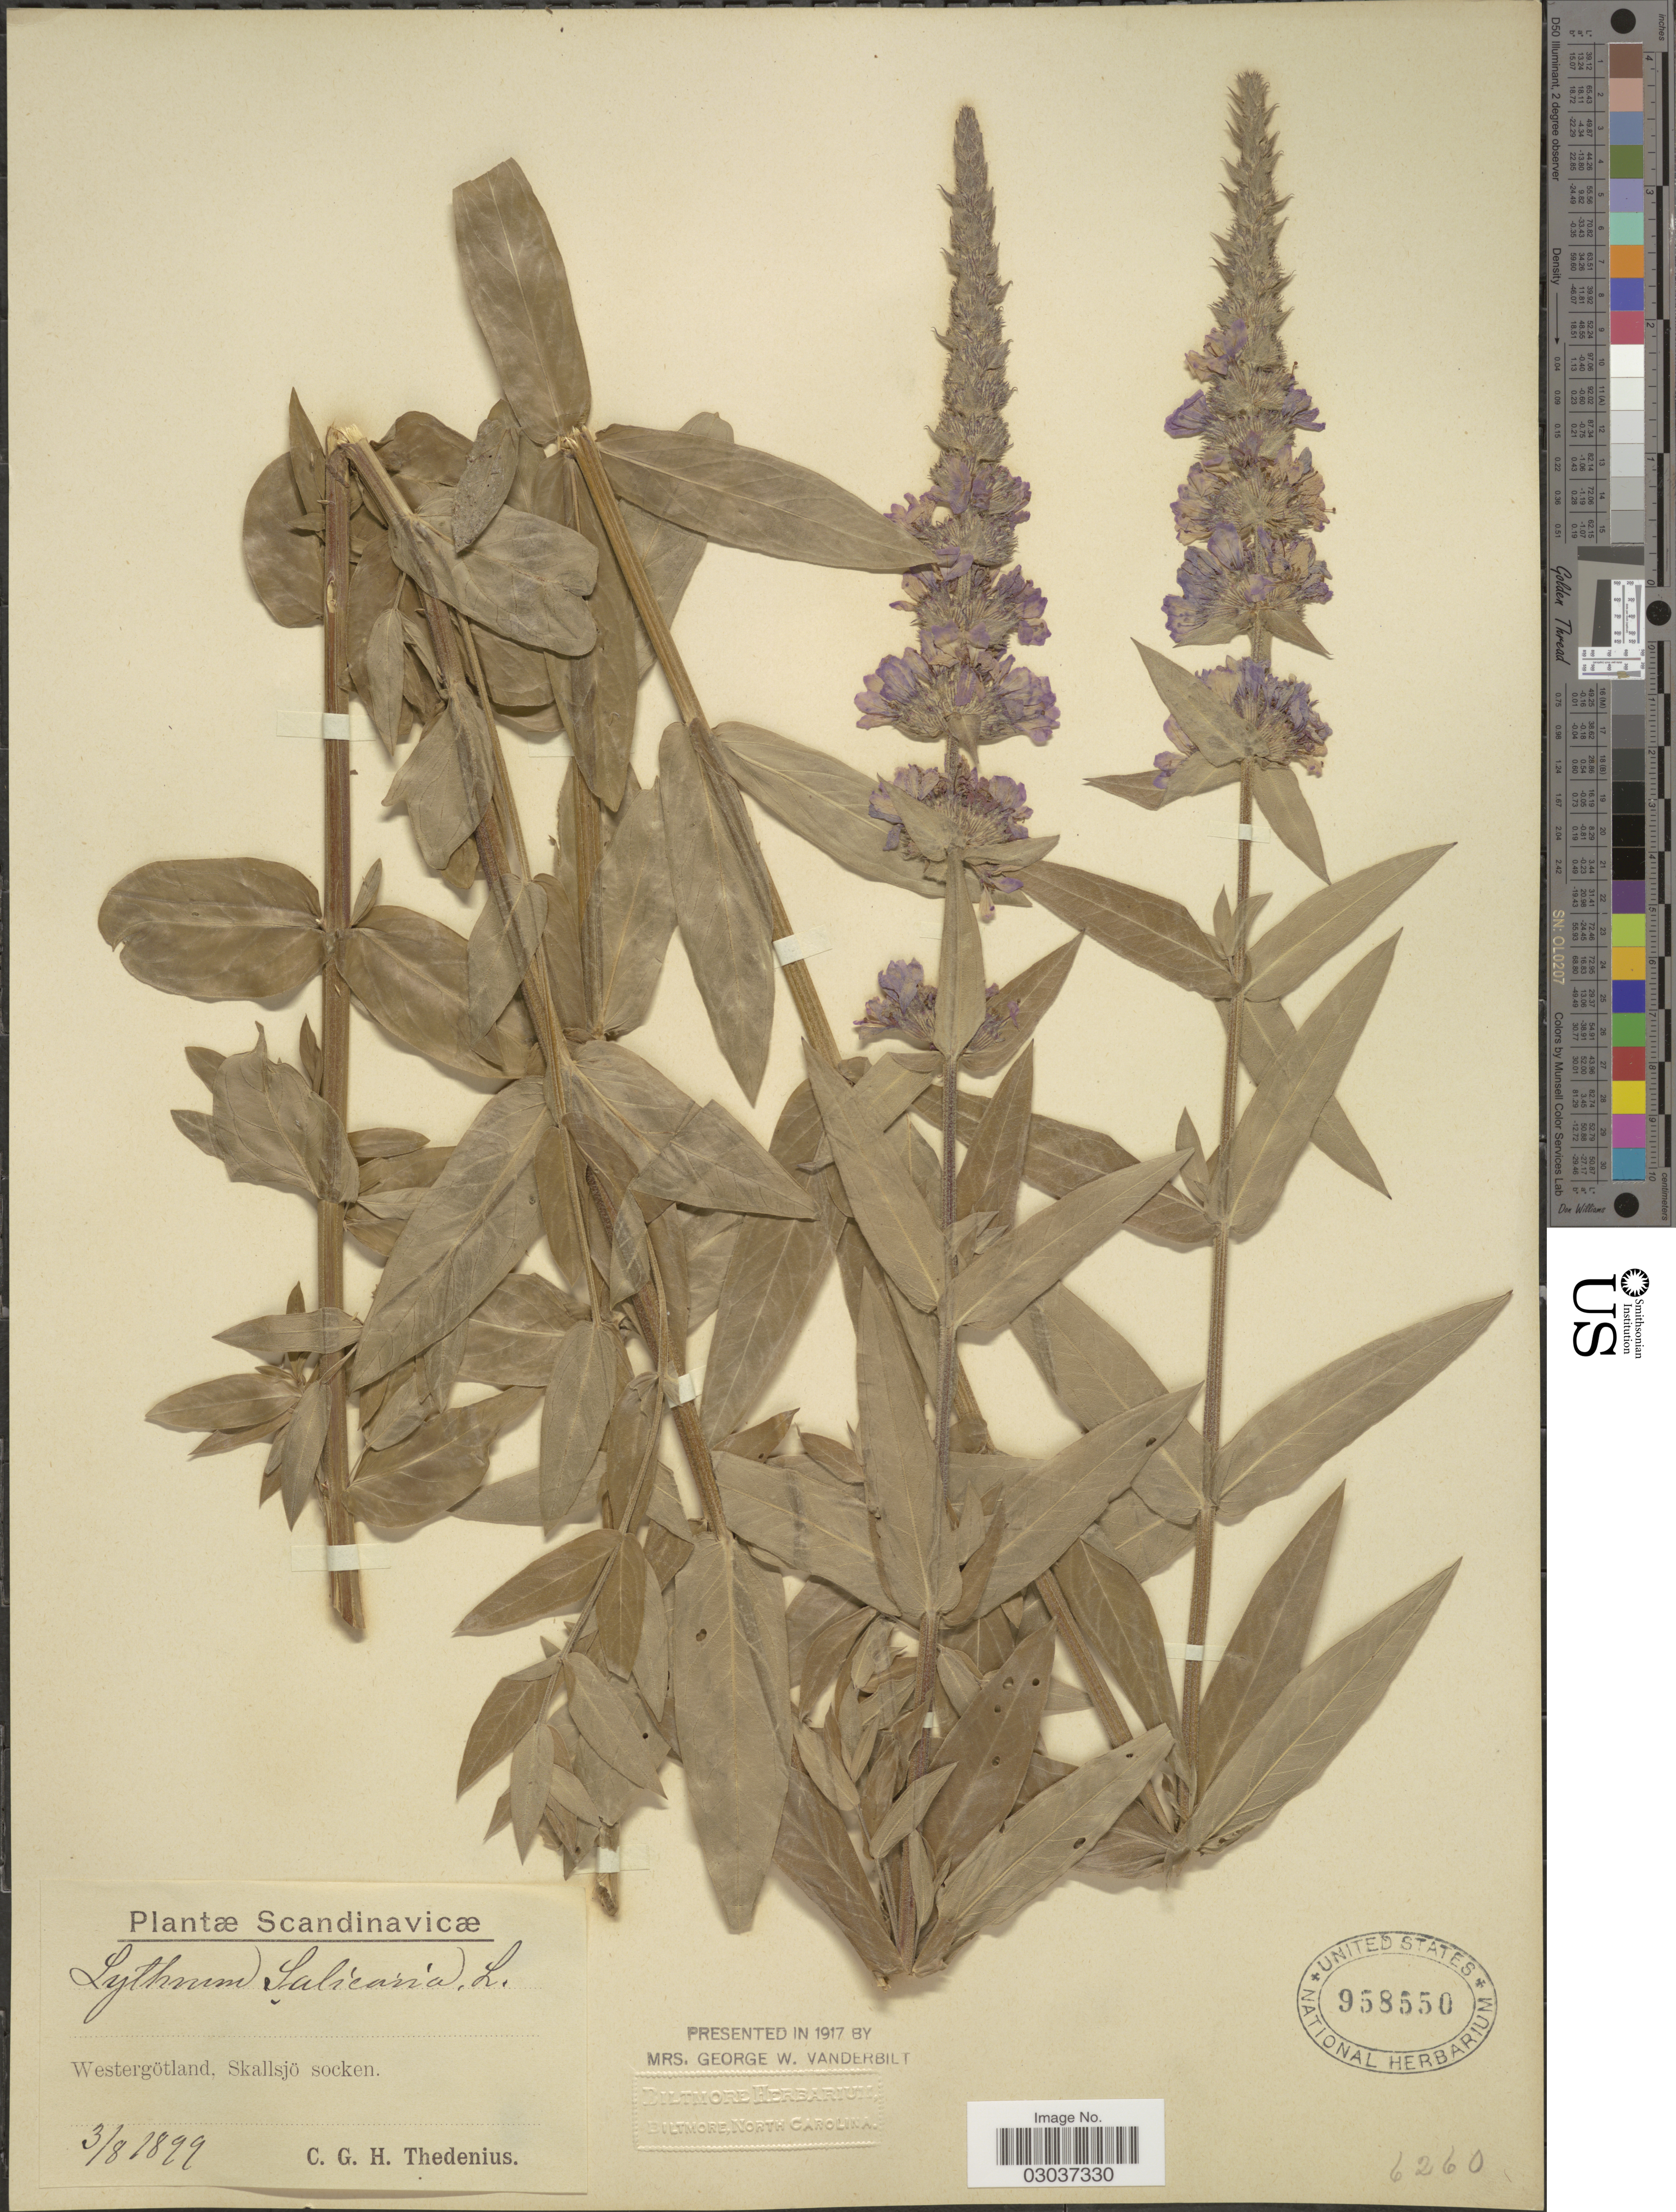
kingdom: Plantae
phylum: Tracheophyta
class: Magnoliopsida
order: Myrtales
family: Lythraceae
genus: Lythrum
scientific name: Lythrum salicaria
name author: L.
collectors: C. Thedenius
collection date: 1899-08-03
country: Sweden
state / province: Västra Götaland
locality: Scandinavicæ. Westergötland, Skallsjö socken.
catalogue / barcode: US 958550